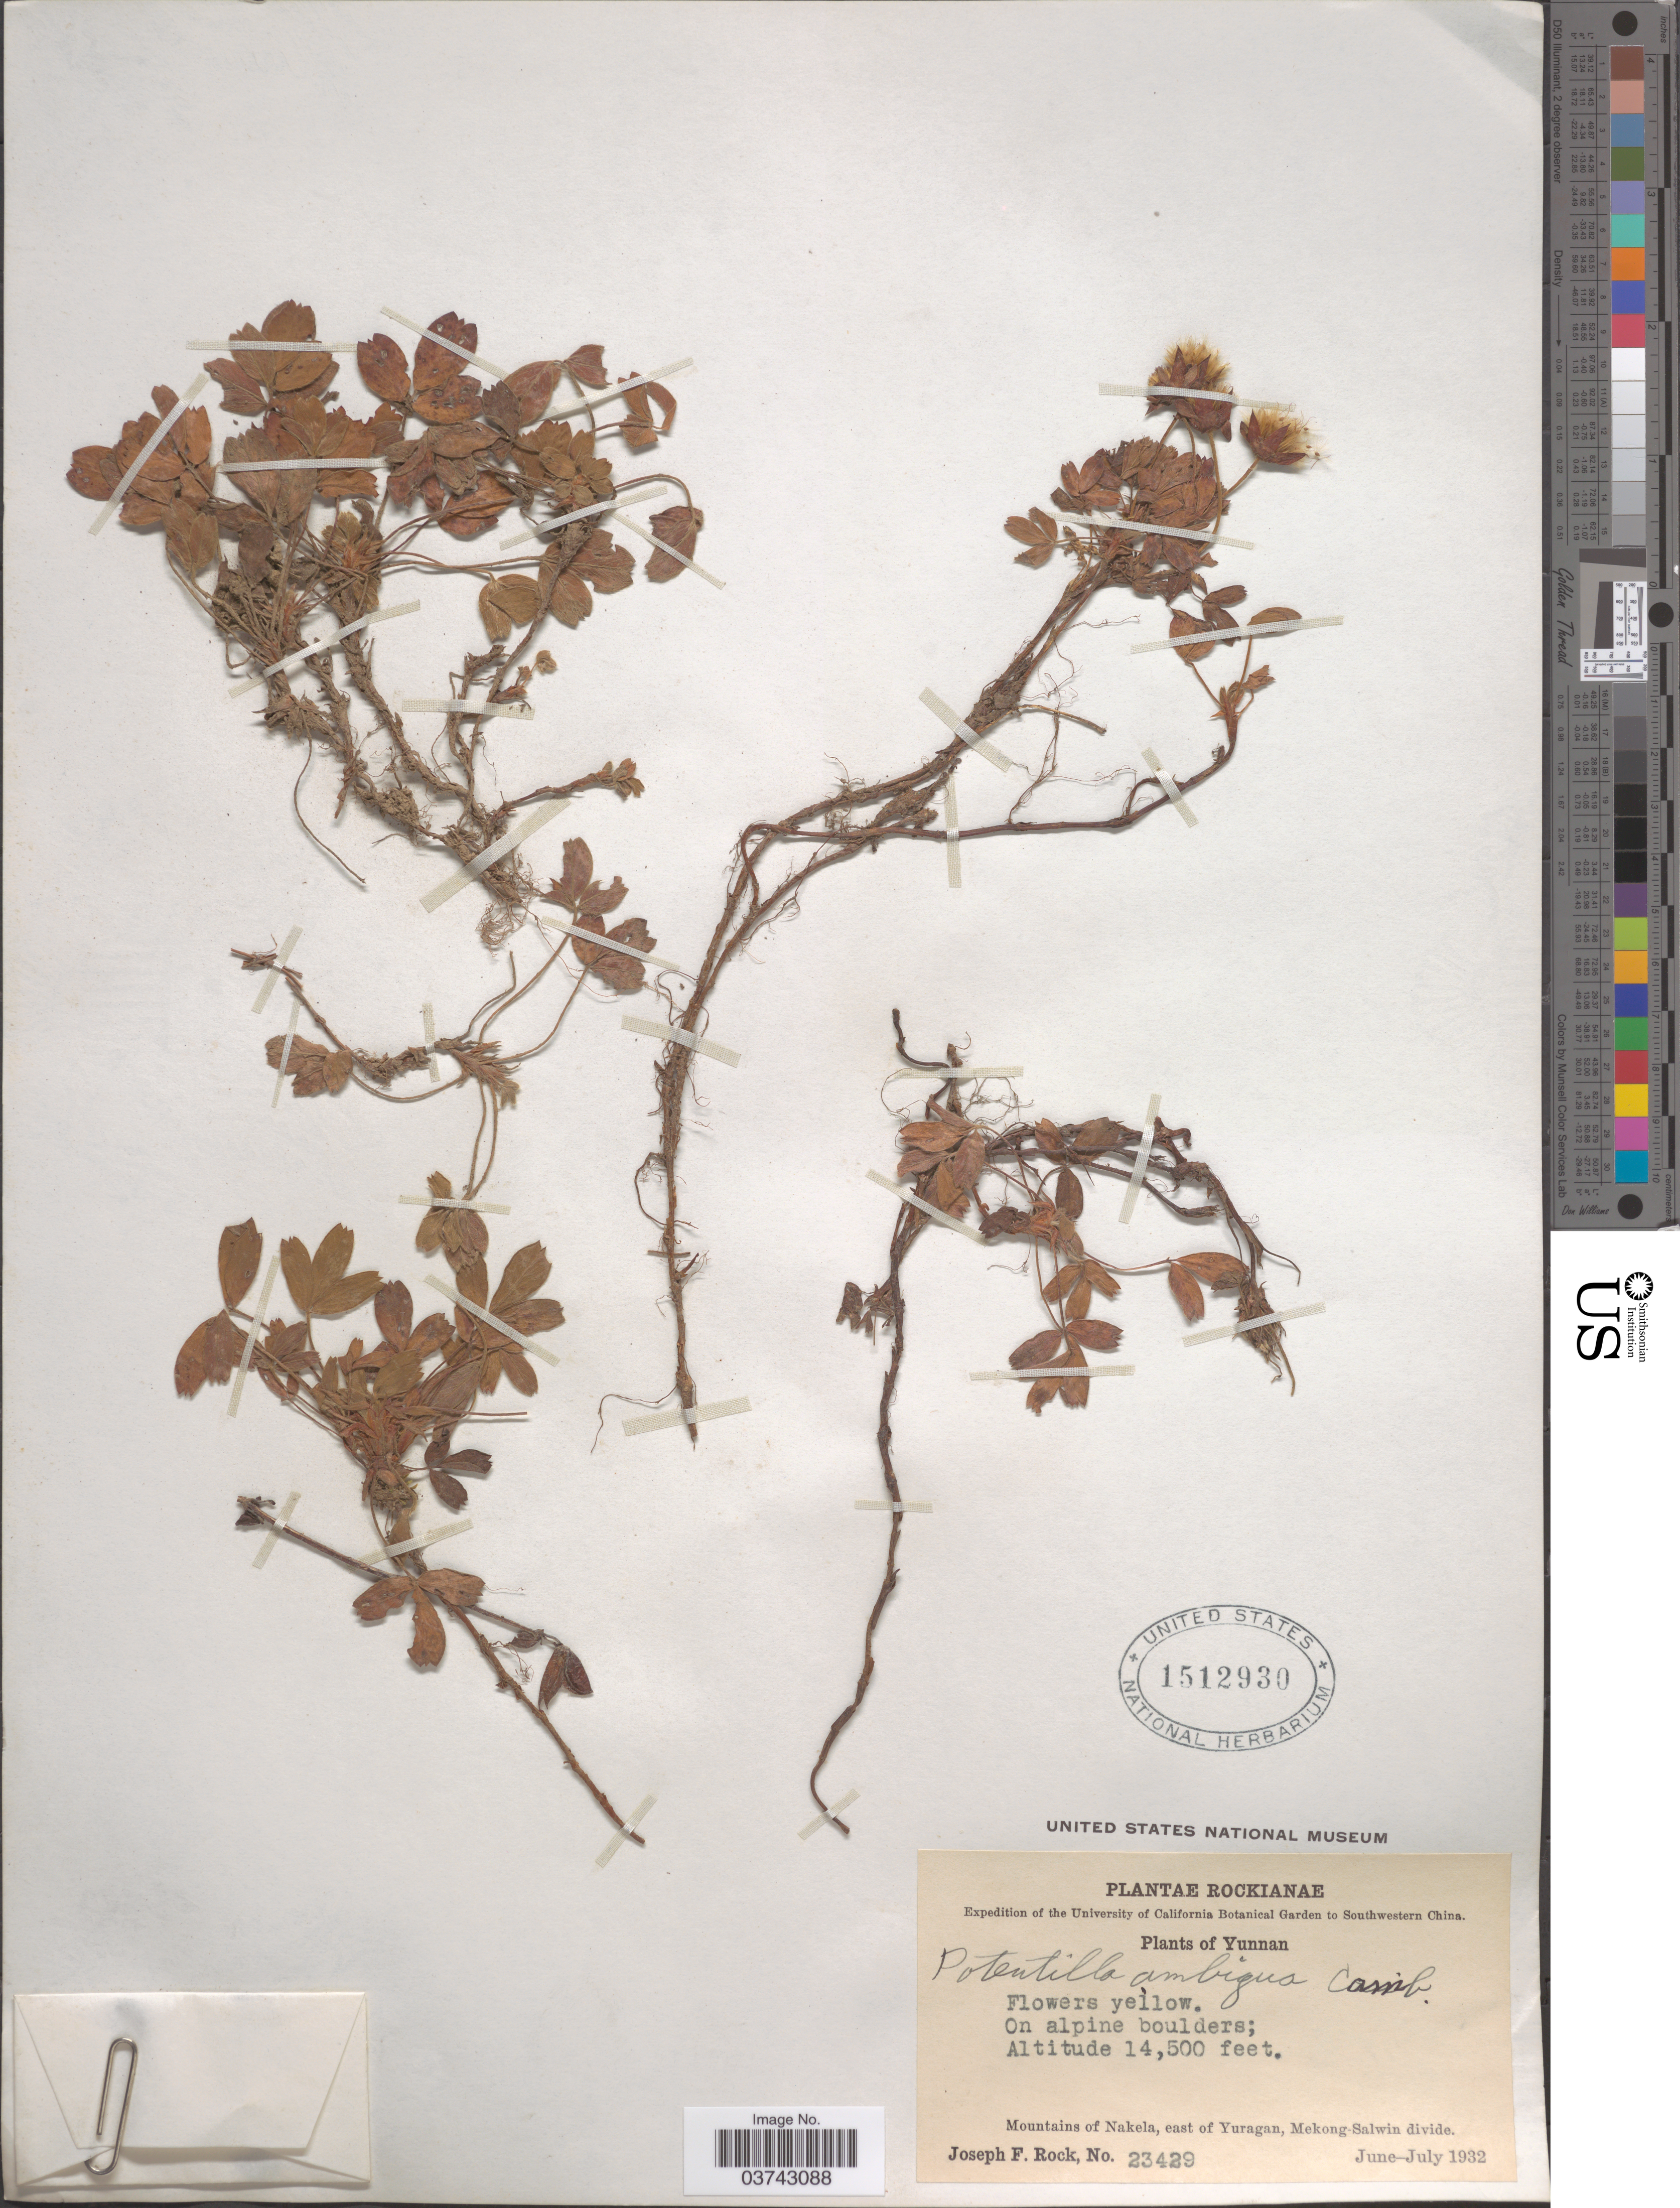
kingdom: Plantae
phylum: Tracheophyta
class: Magnoliopsida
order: Rosales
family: Rosaceae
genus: Potentilla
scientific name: Potentilla ambigua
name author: Gaudin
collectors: J. F. Rock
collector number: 23429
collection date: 1932-06/1932-07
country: China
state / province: Yunnan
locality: Southwestern China. Mountains of Nakela, east of Yuragan, Mekong-Salwin divide.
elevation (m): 4420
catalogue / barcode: US 1512930